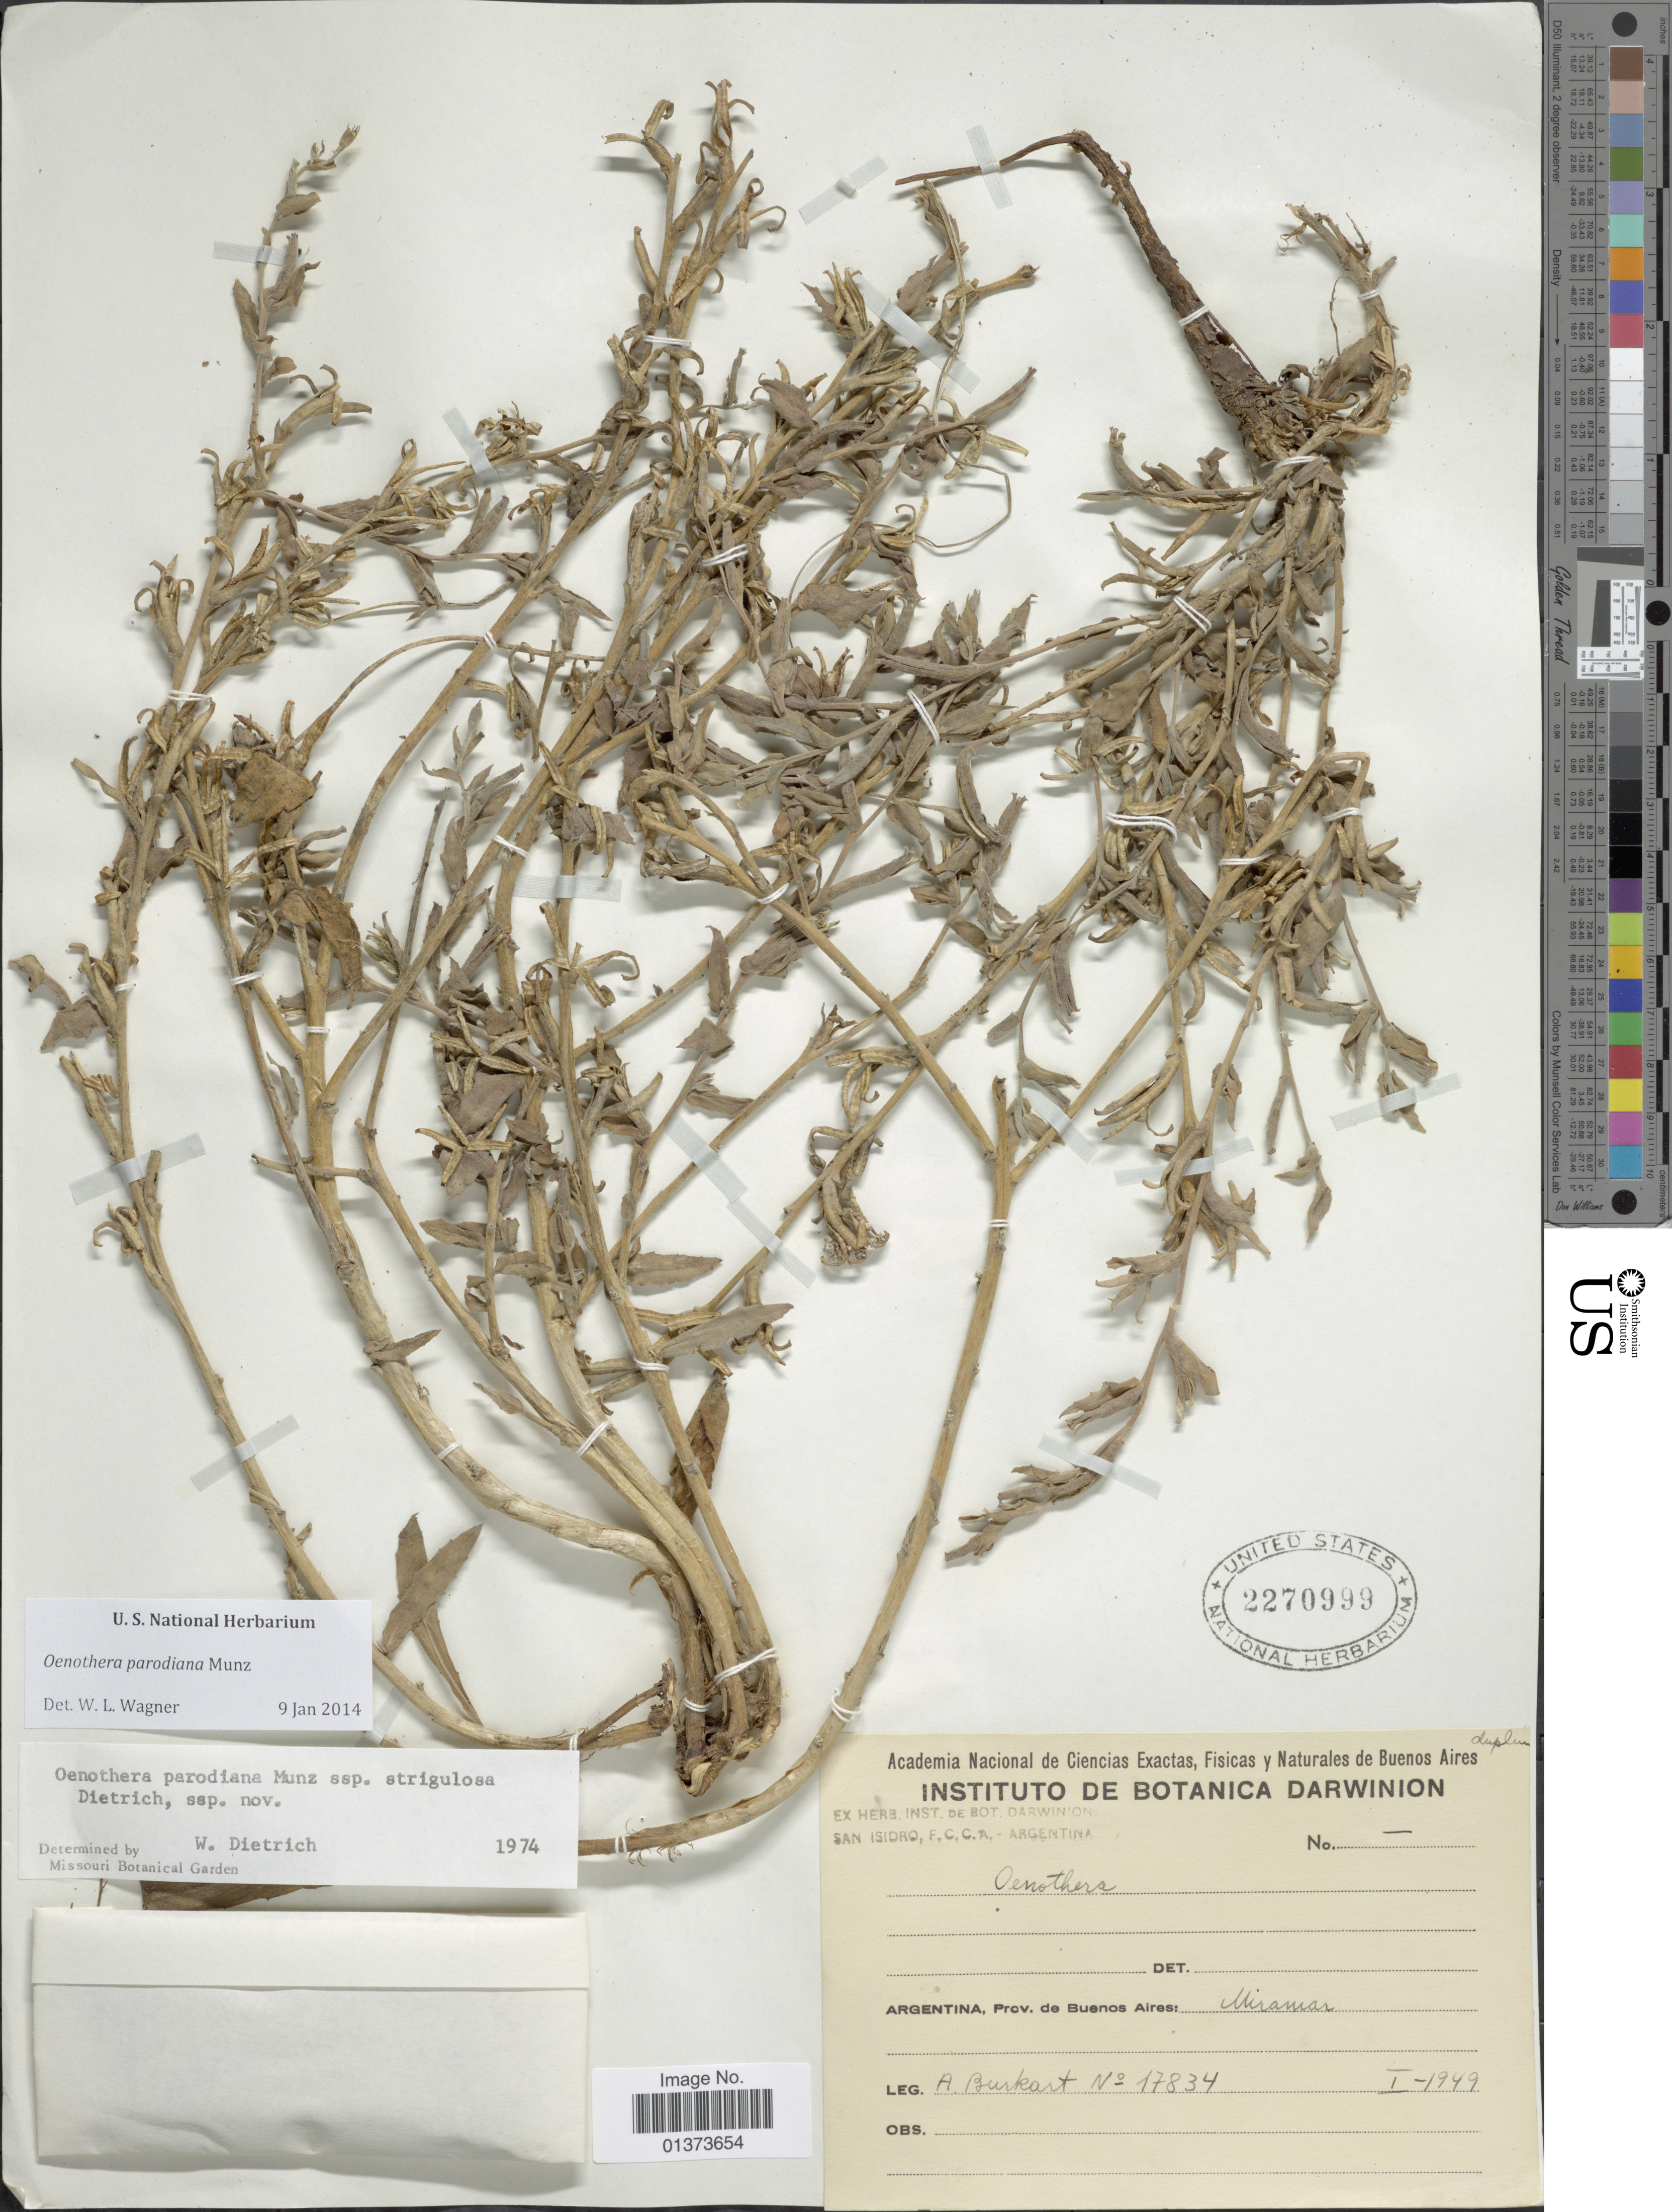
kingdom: Plantae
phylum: Tracheophyta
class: Magnoliopsida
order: Myrtales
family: Onagraceae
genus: Oenothera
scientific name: Oenothera parodiana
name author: Munz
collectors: A. E. Burkart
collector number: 17834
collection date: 1949-01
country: Argentina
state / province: Buenos Aires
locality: Miramar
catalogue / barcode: US 2270999